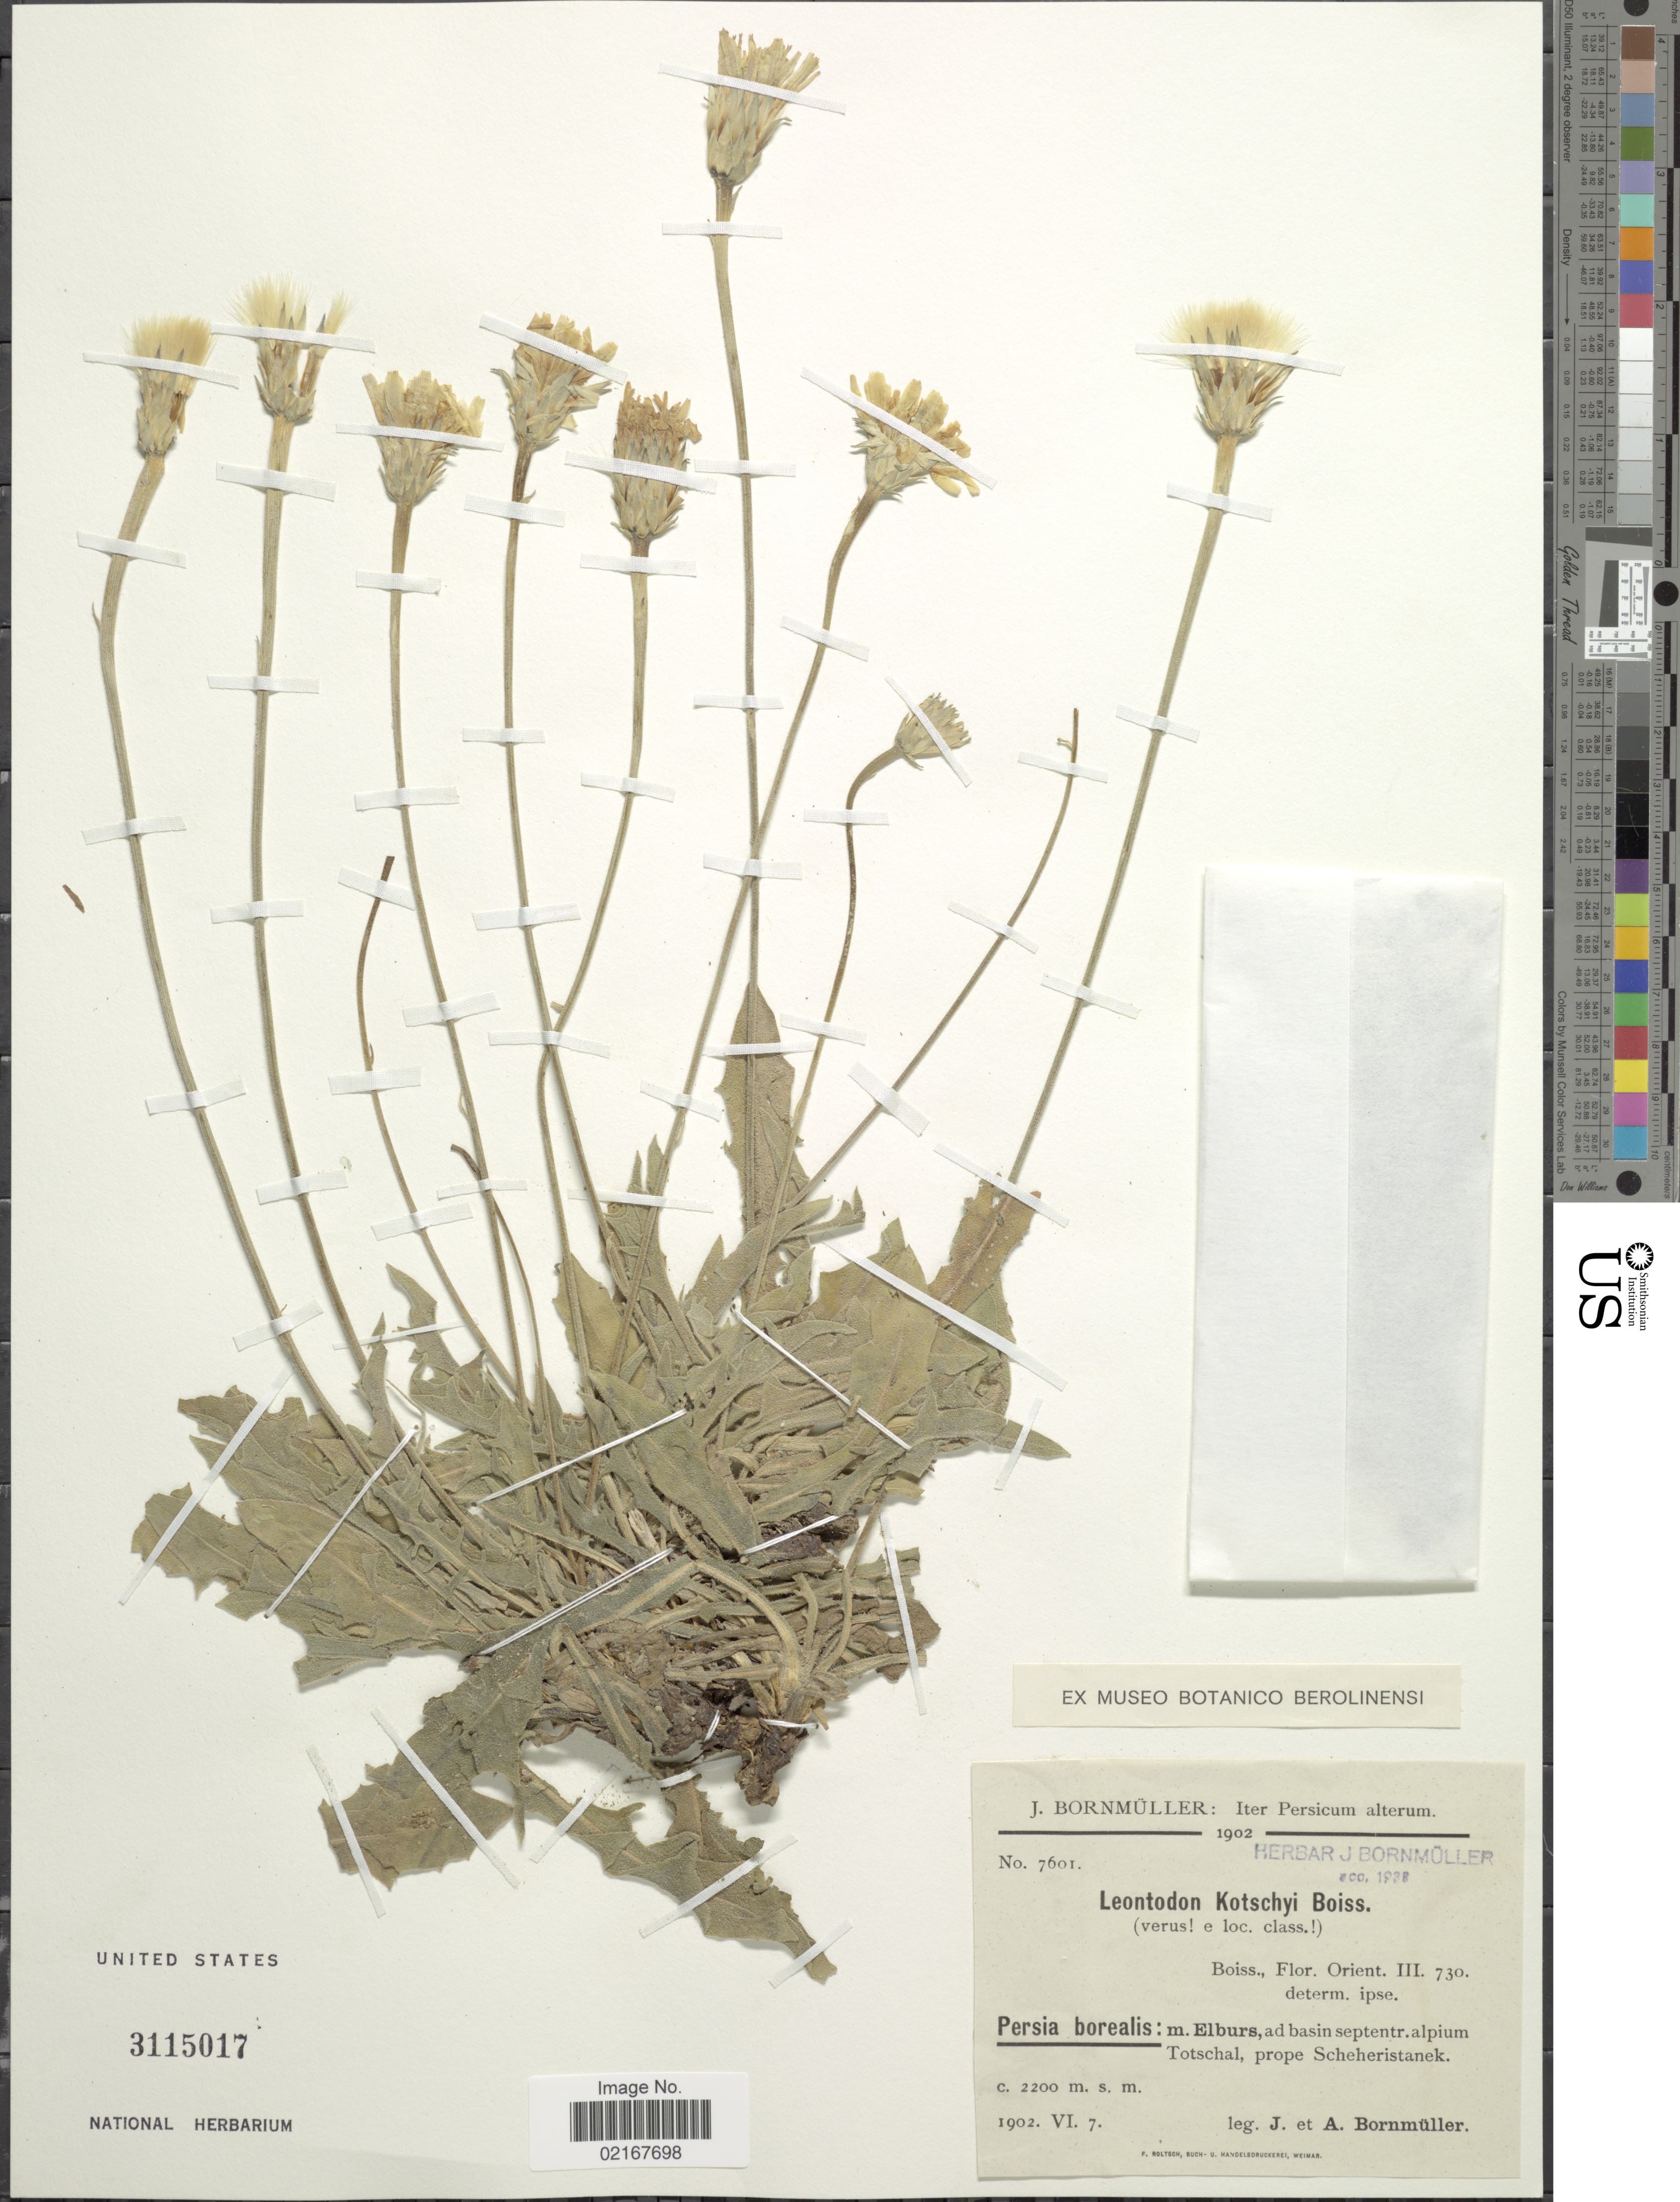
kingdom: Plantae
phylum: Tracheophyta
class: Magnoliopsida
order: Asterales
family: Asteraceae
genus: Leontodon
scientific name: Leontodon kotschyi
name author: Boiss.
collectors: J. Bornmüller & A. Bornmüller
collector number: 760I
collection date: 1902-06-07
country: Iran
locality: Persia borealis, m. Elburs, alpium Totschal, prope Scheheristanek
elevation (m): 2200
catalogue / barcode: US 3115017